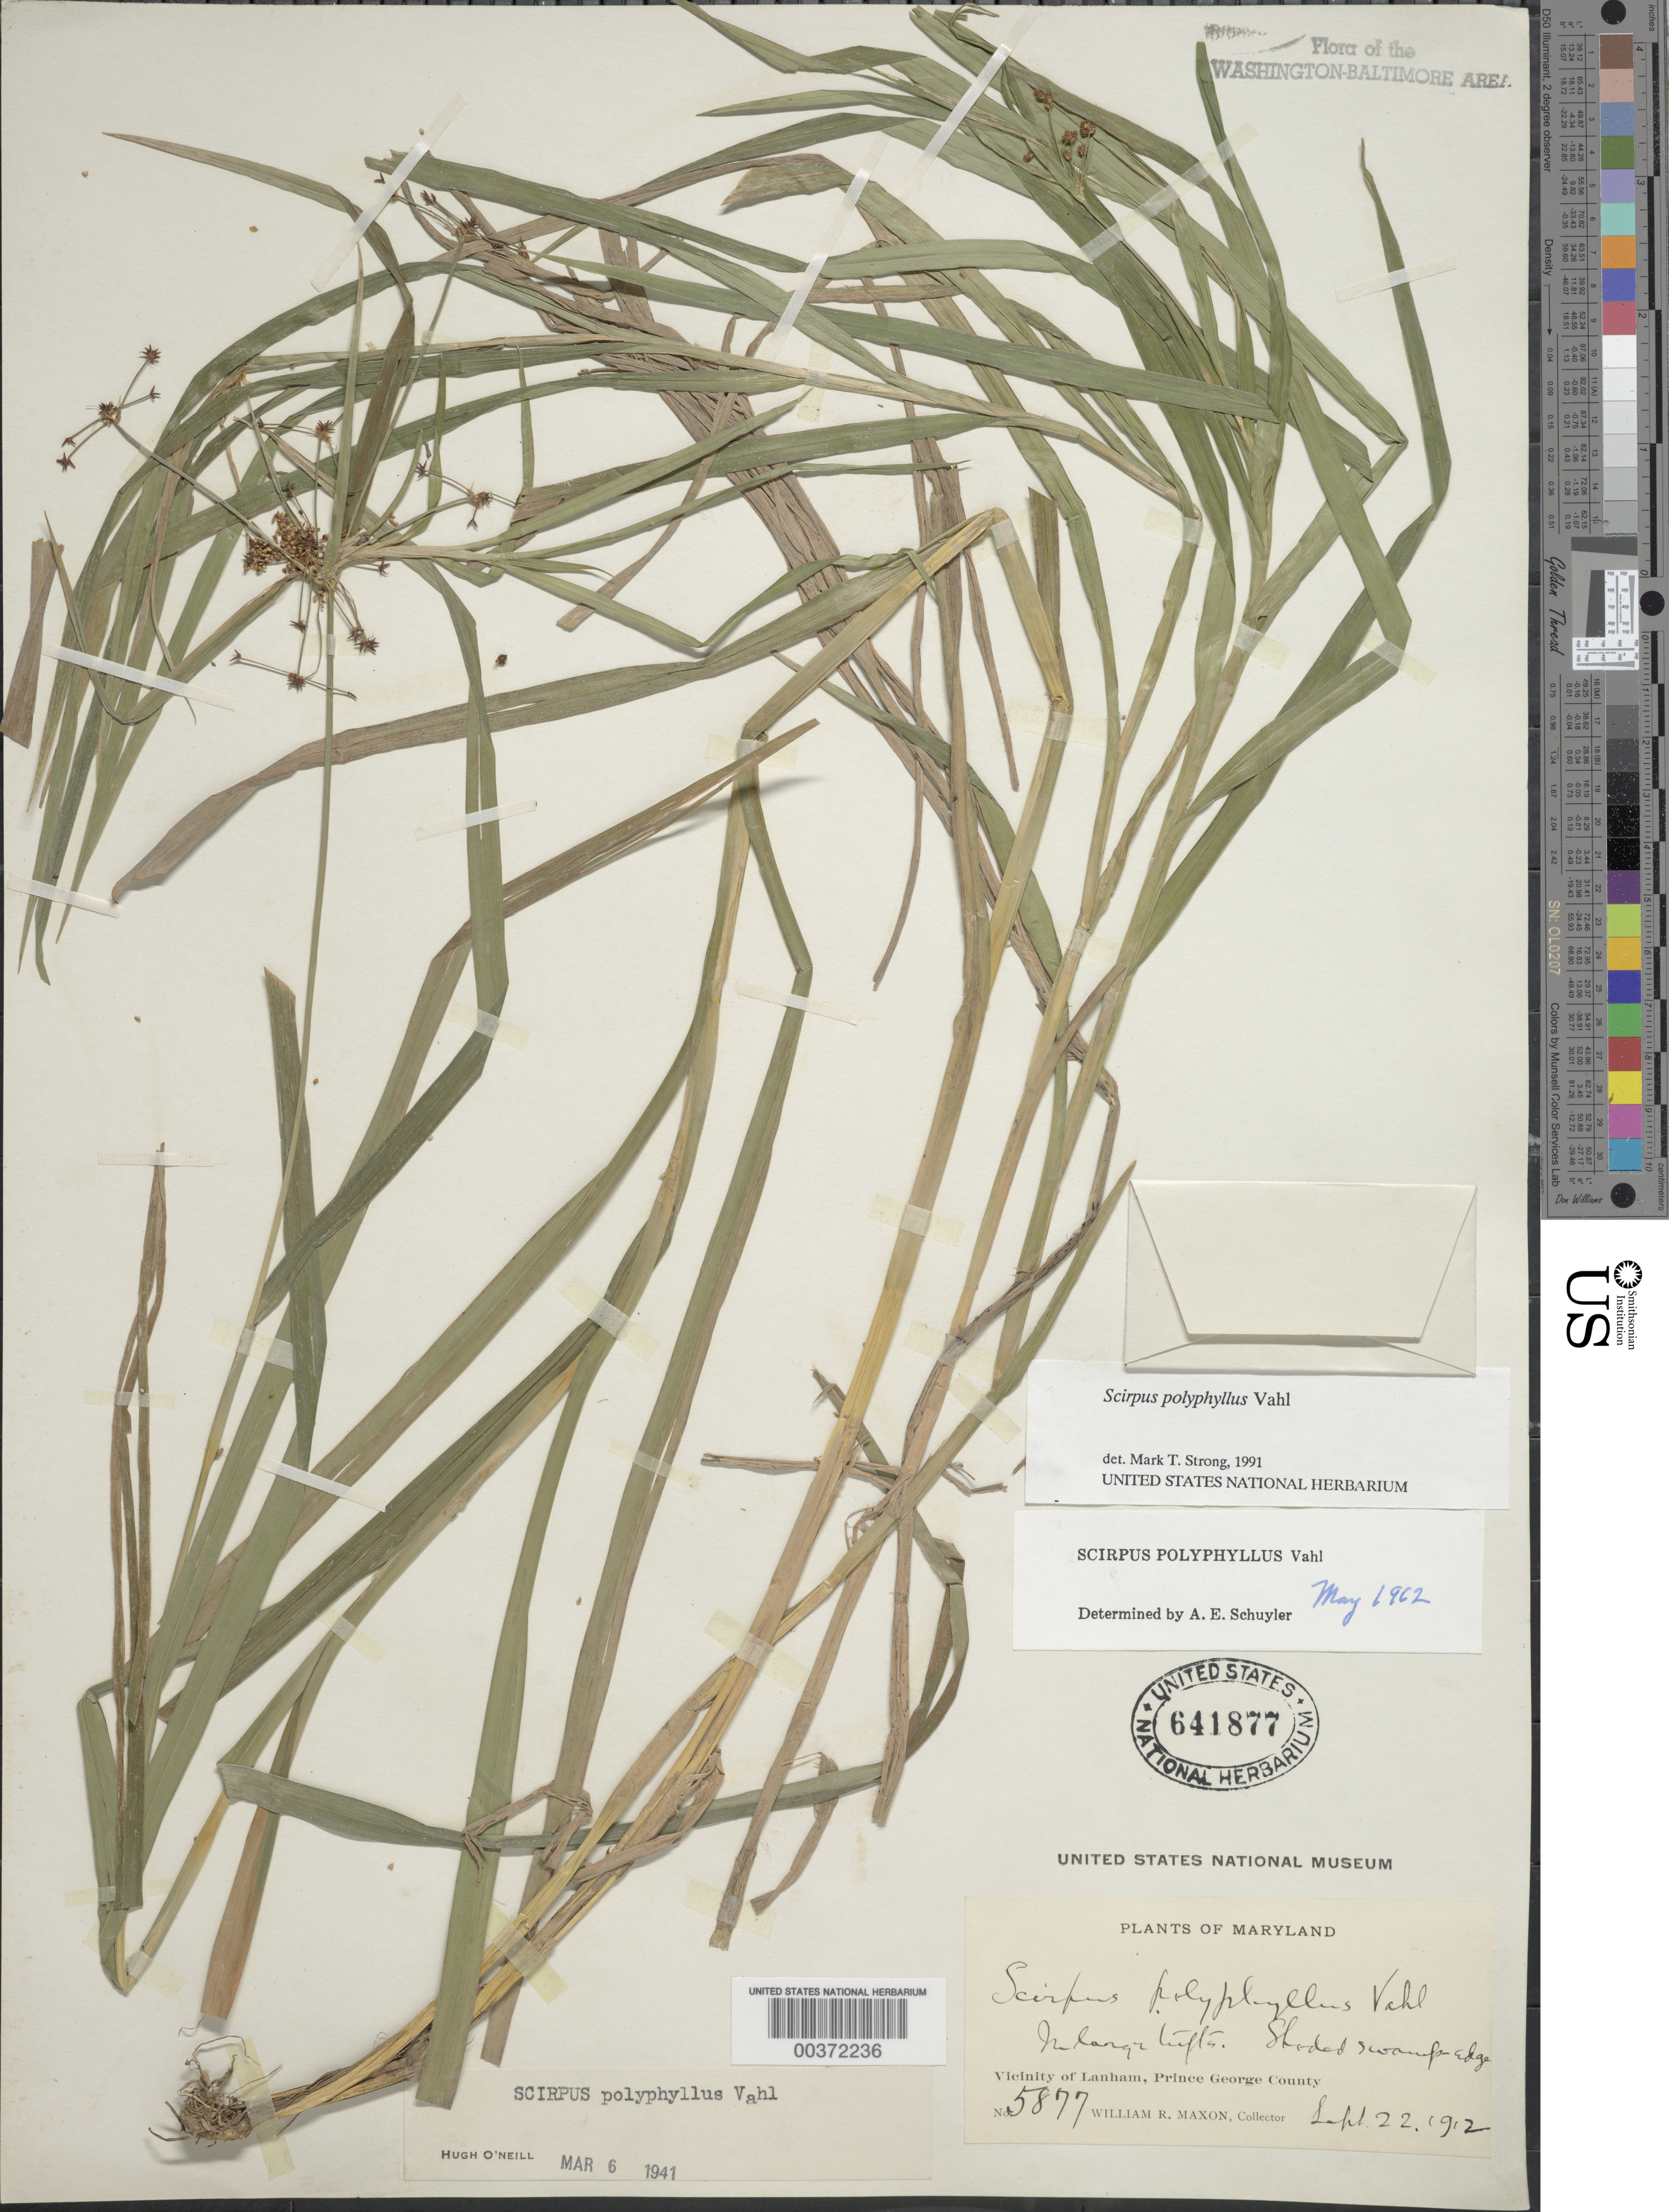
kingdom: Plantae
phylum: Tracheophyta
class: Liliopsida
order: Poales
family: Cyperaceae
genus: Scirpus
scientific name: Scirpus polyphyllus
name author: Vahl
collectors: W. R. Maxon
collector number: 5877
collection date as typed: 22 Sep 1912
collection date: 1912-09-22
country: United States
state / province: Maryland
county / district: Prince George's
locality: Lanham vicinity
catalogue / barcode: US 641877